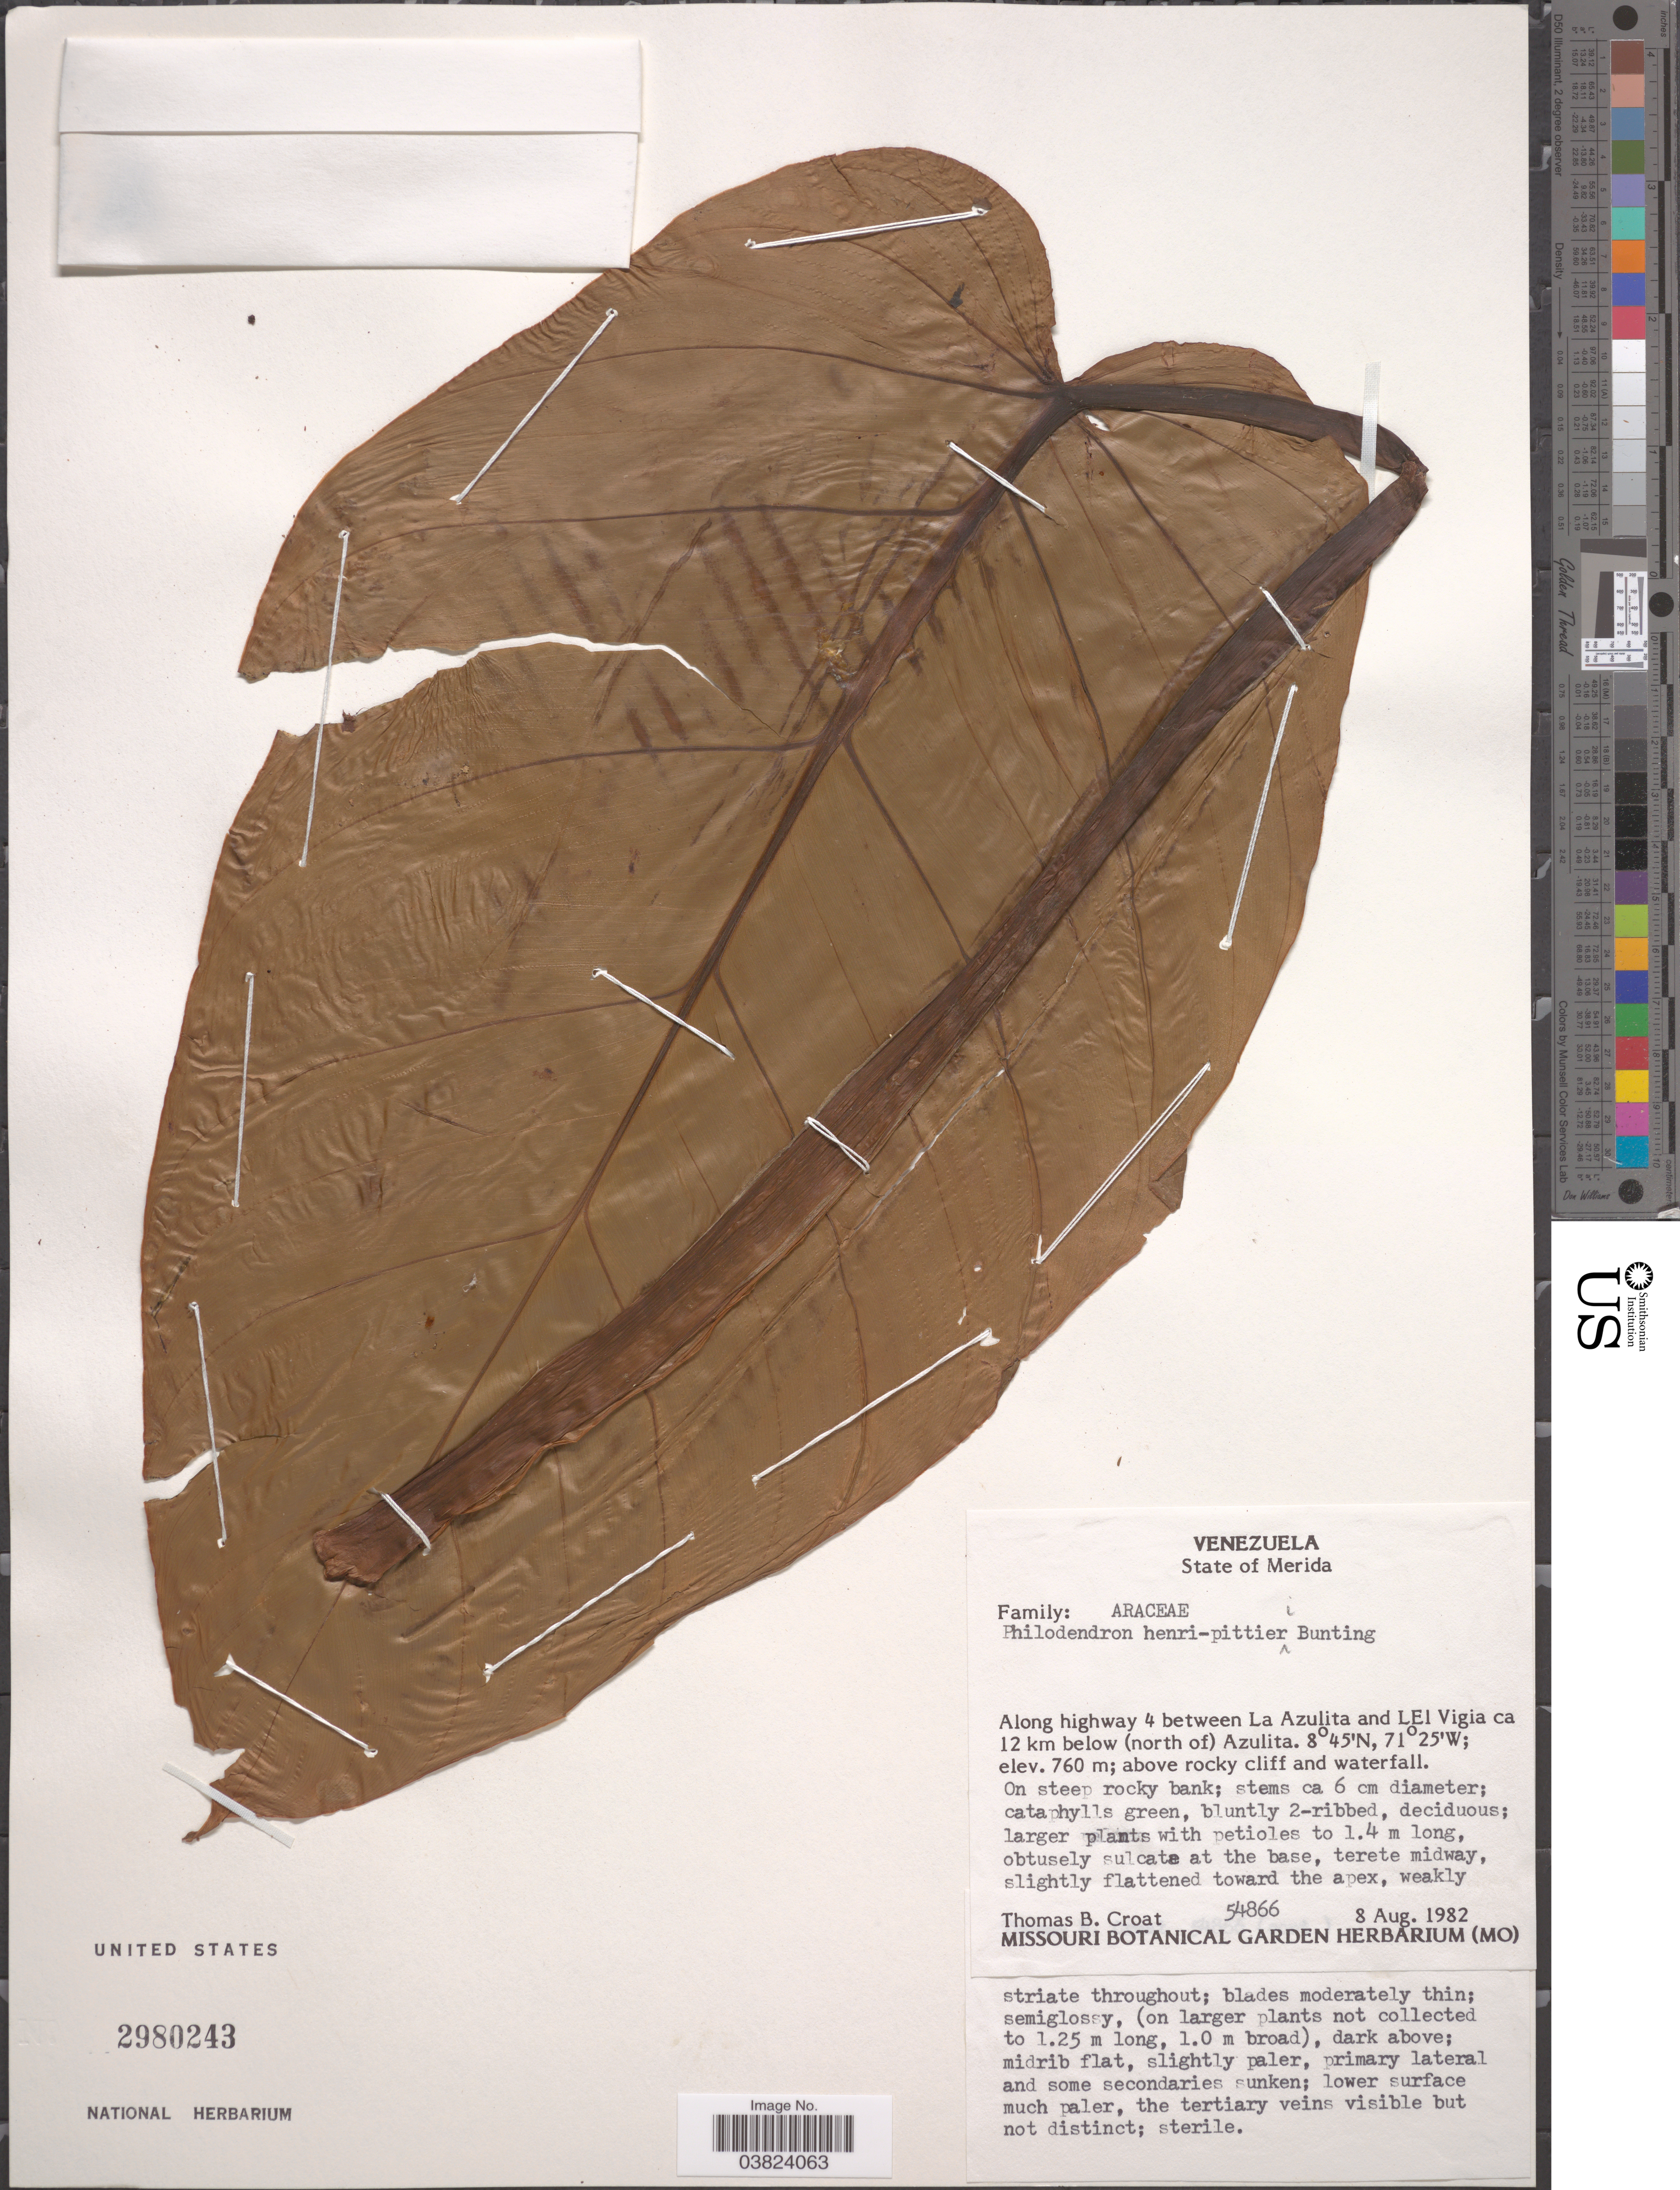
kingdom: Plantae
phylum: Tracheophyta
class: Liliopsida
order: Alismatales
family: Araceae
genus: Philodendron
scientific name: Philodendron henry-pittieri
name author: G.S. Bunting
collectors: T. B. Croat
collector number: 54866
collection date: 1982-08-08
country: Venezuela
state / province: Merida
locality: Along highway 4 between La Azulita and LEI Vigia ca 12 km below (north of ) Azulita.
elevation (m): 760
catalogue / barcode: US 2980243